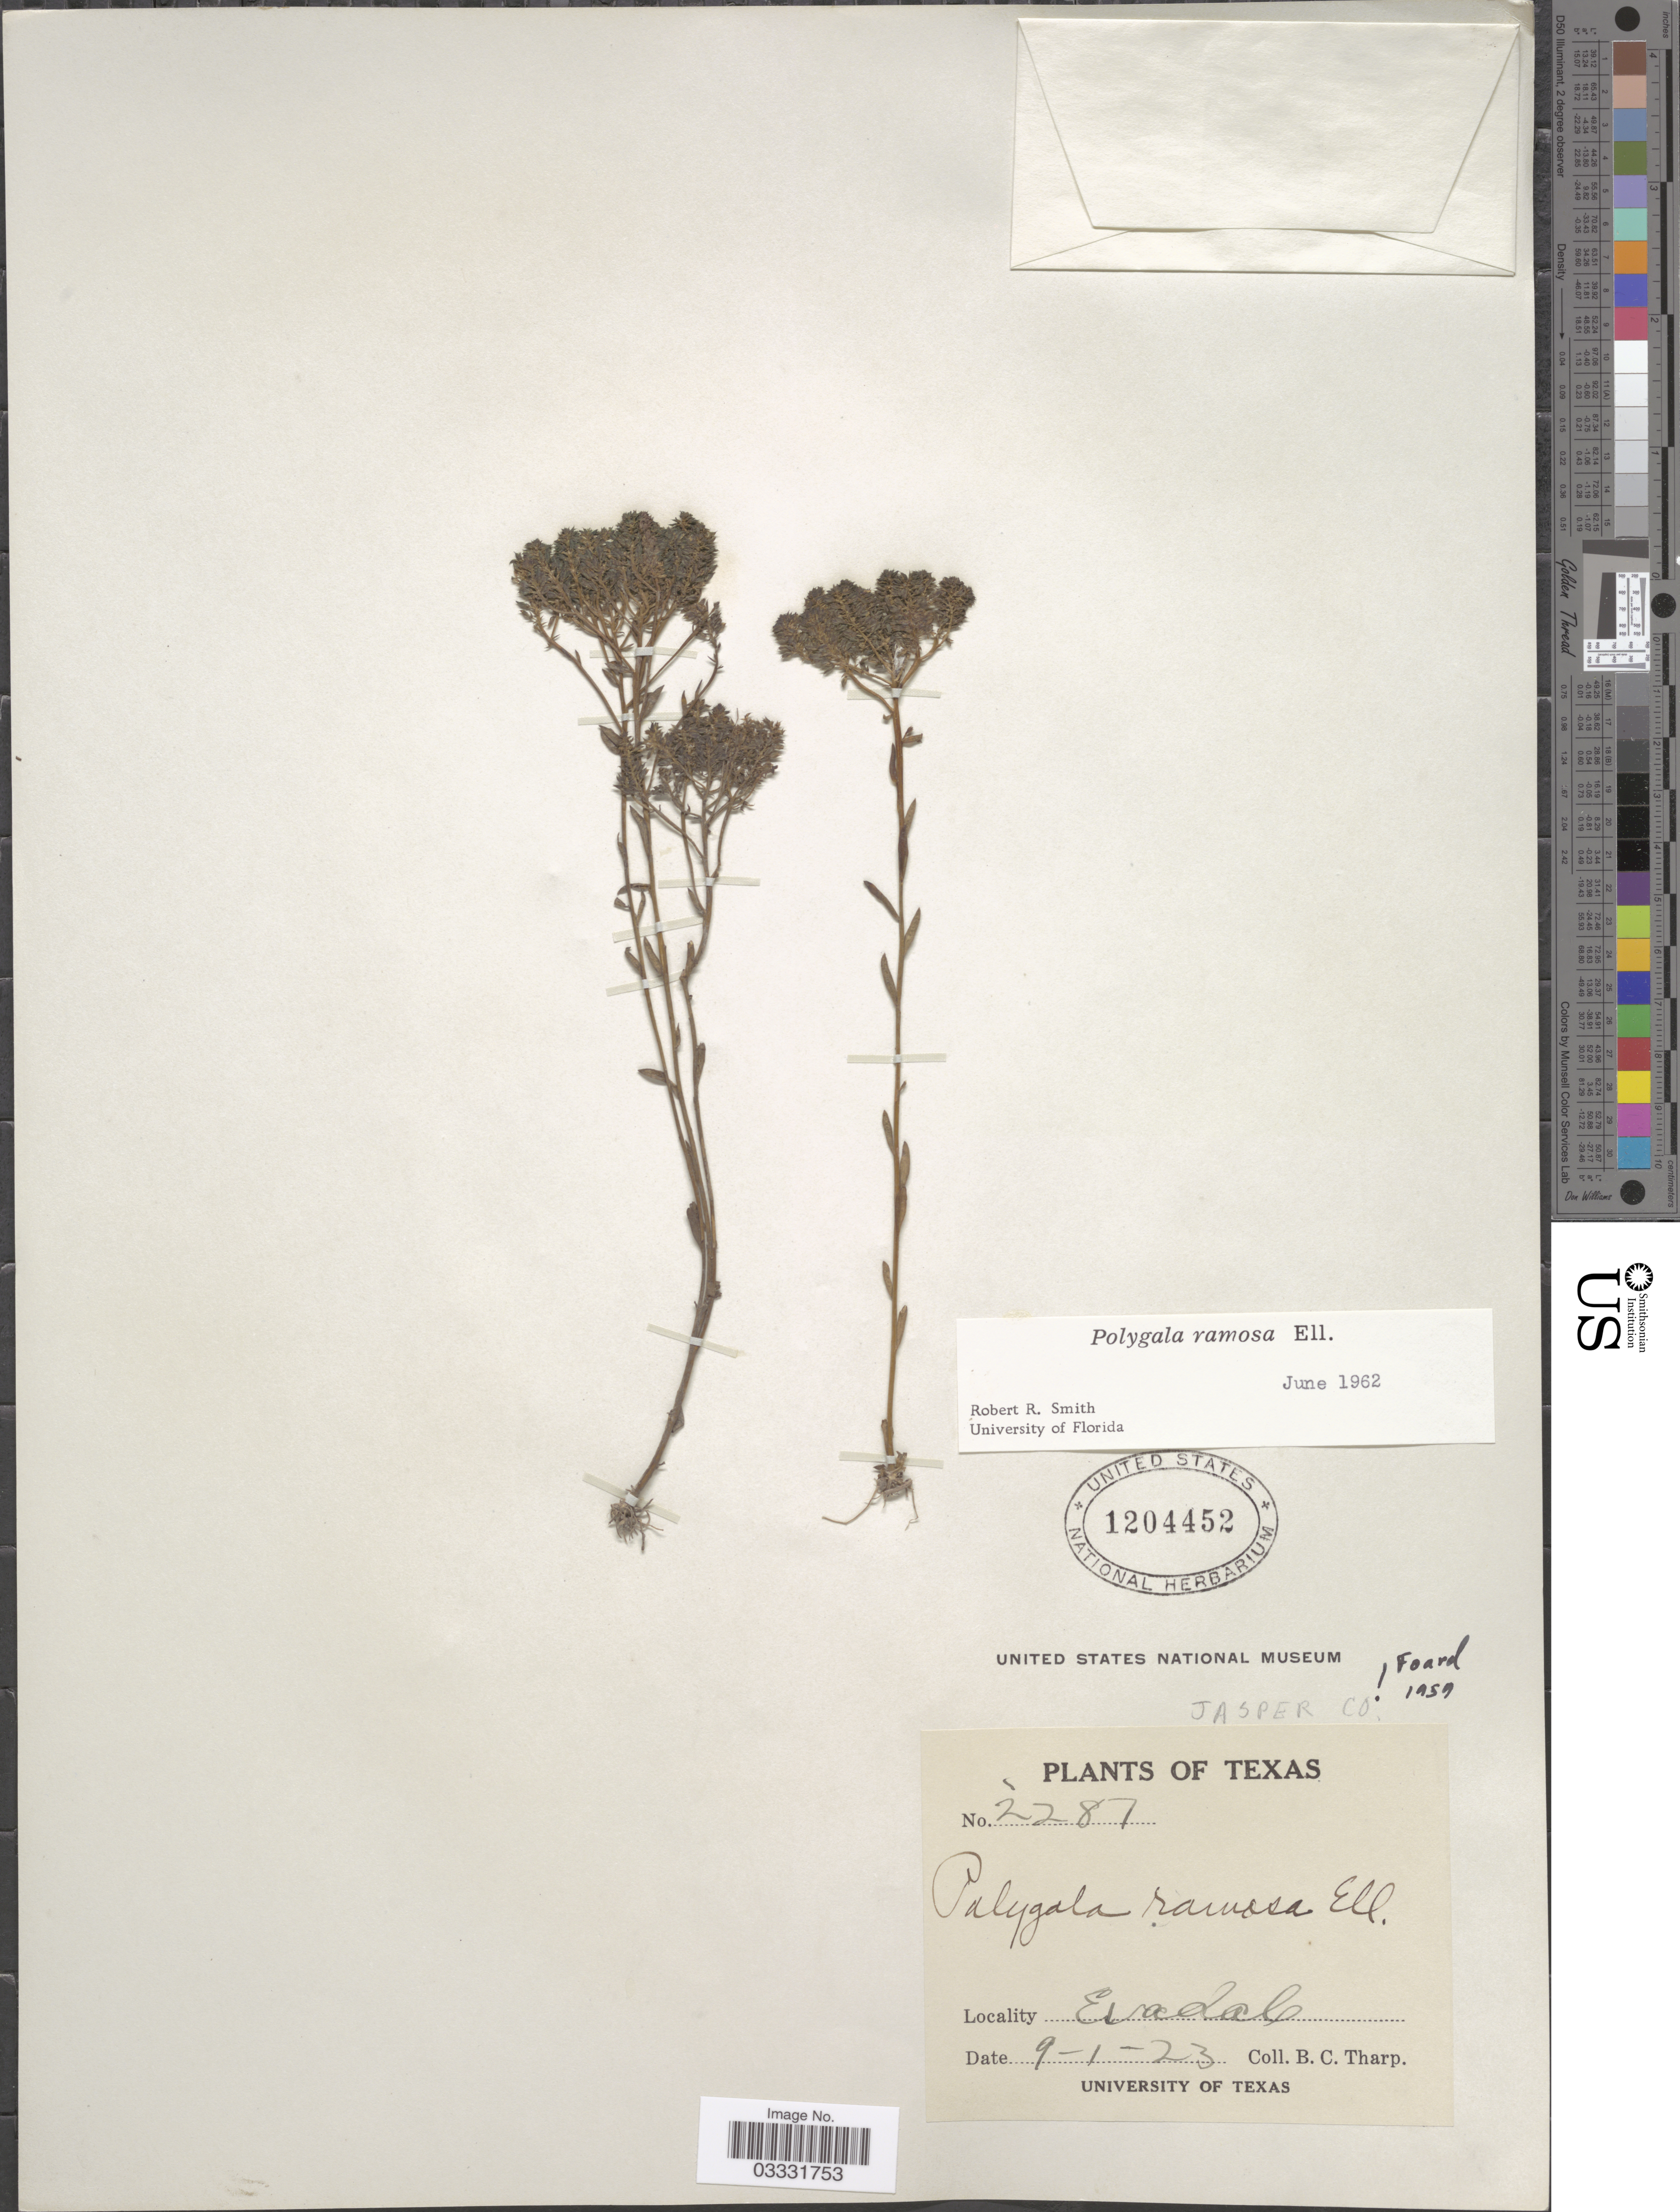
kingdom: Plantae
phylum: Tracheophyta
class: Magnoliopsida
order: Fabales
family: Polygalaceae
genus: Polygala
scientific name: Polygala ramosa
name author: Elliott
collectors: B. C. Tharp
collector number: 2287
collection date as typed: Transcribed d/m/y: 1/9/23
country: United States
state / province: Texas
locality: Jasper Co. Evadale.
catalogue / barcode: US 1204452